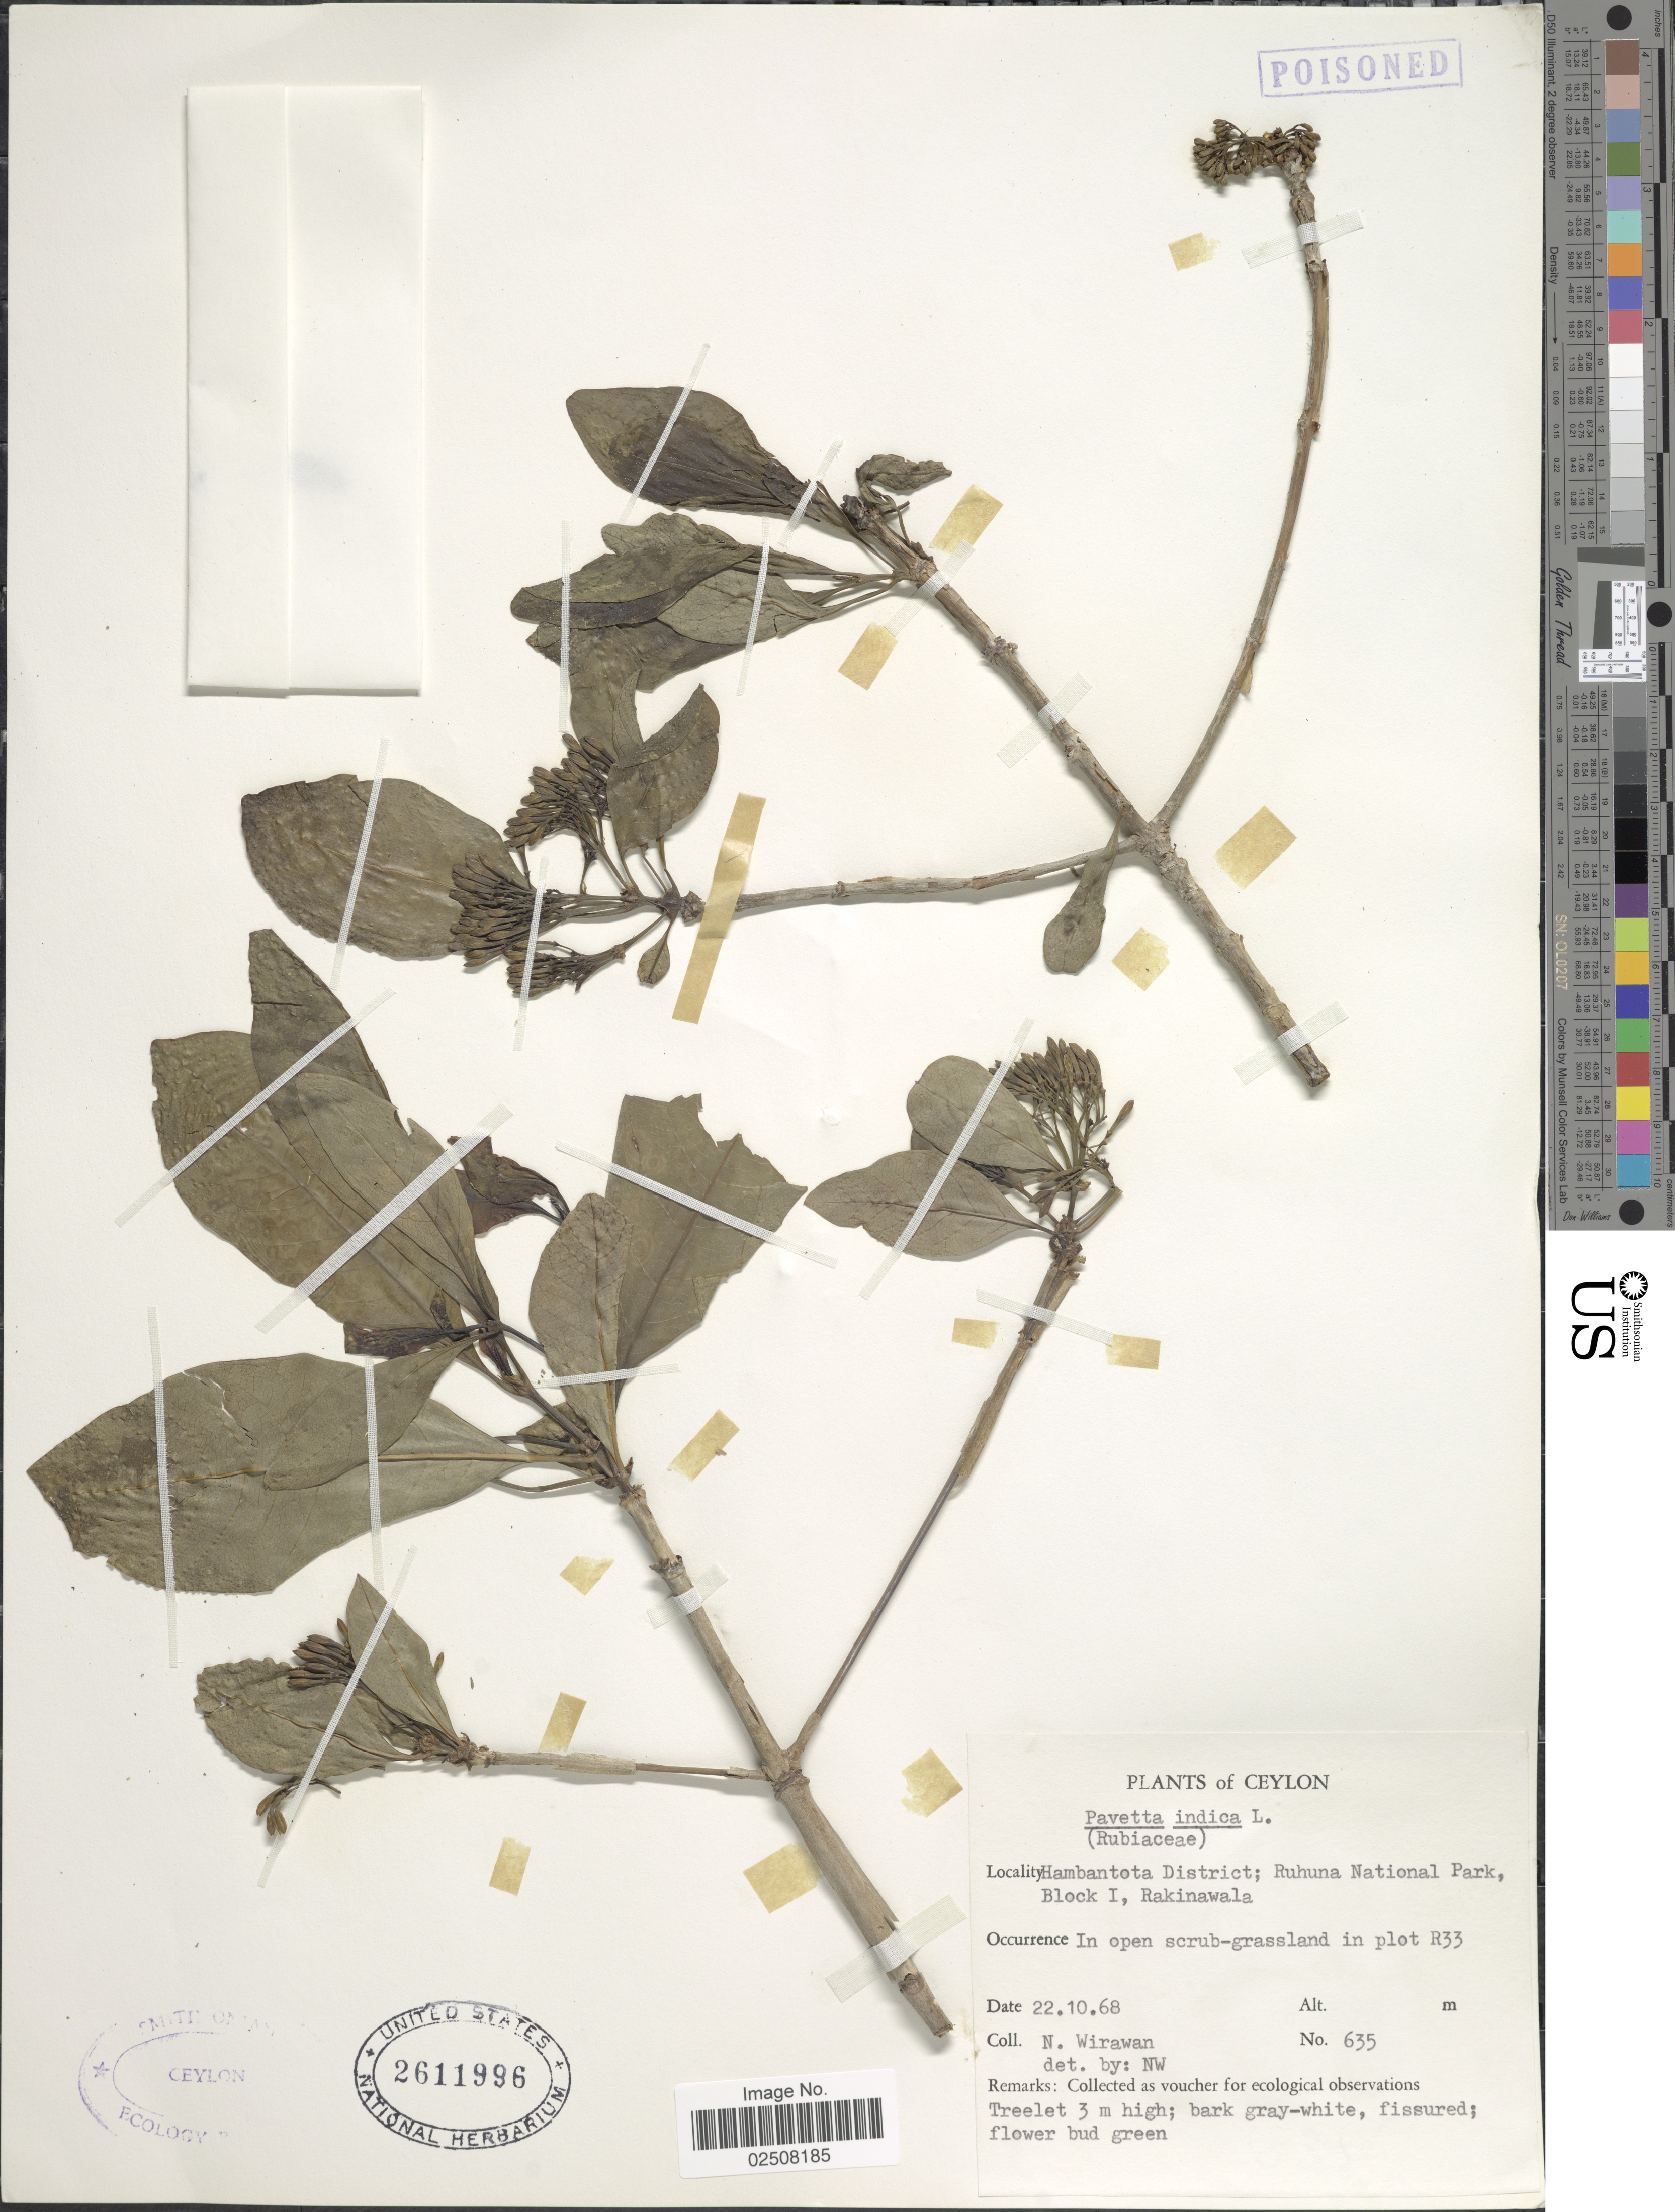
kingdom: Plantae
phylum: Tracheophyta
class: Magnoliopsida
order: Gentianales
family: Rubiaceae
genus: Pavetta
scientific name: Pavetta indica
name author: L.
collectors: N. Wirawan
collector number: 635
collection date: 1968-10-22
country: Sri Lanka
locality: Ceylon, Hambantota District; Ruhuna National Park, Block I, Rakinawala, In open scrub-grassland in plot R33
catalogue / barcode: US 2611996